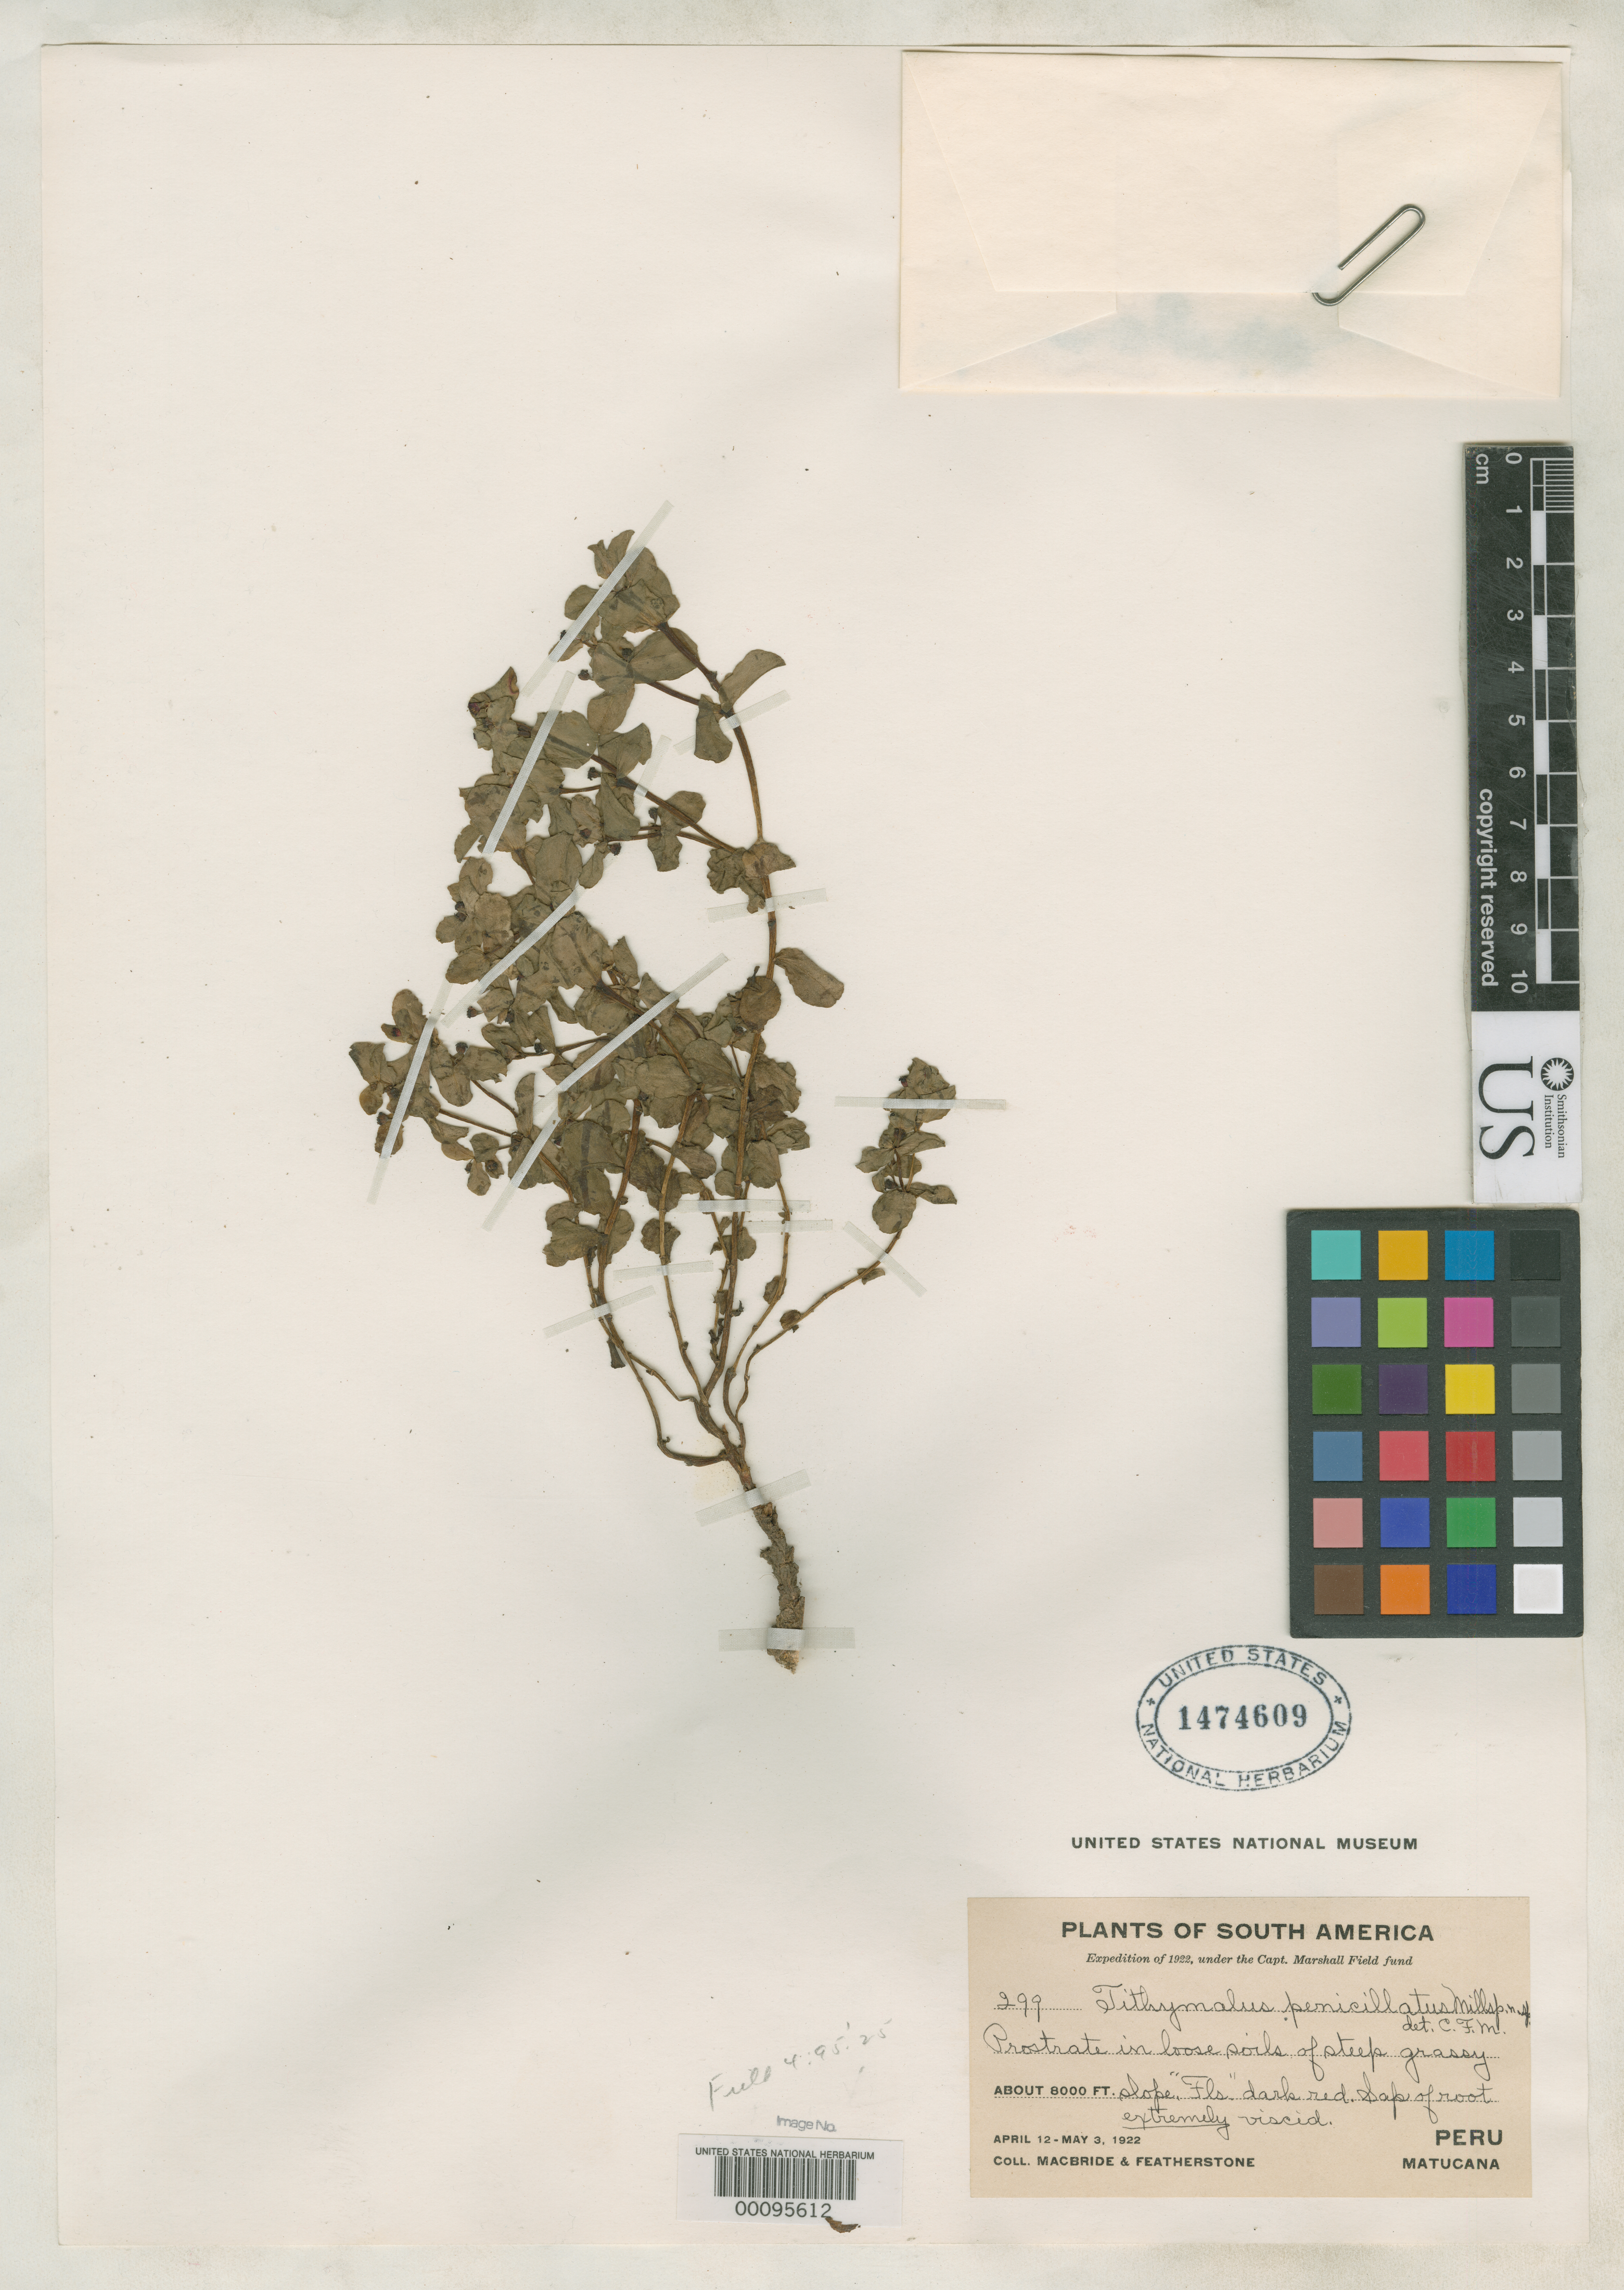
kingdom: Plantae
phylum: Tracheophyta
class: Magnoliopsida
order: Malpighiales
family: Euphorbiaceae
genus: Tithymalus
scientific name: Tithymalus pencillatus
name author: Millsp.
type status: Isotype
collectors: J. F. Macbride & W. Featherstone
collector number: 299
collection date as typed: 19 Apr 1922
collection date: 1922-04-19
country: Peru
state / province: Lima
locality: Matucana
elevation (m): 2438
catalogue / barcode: US 1474609